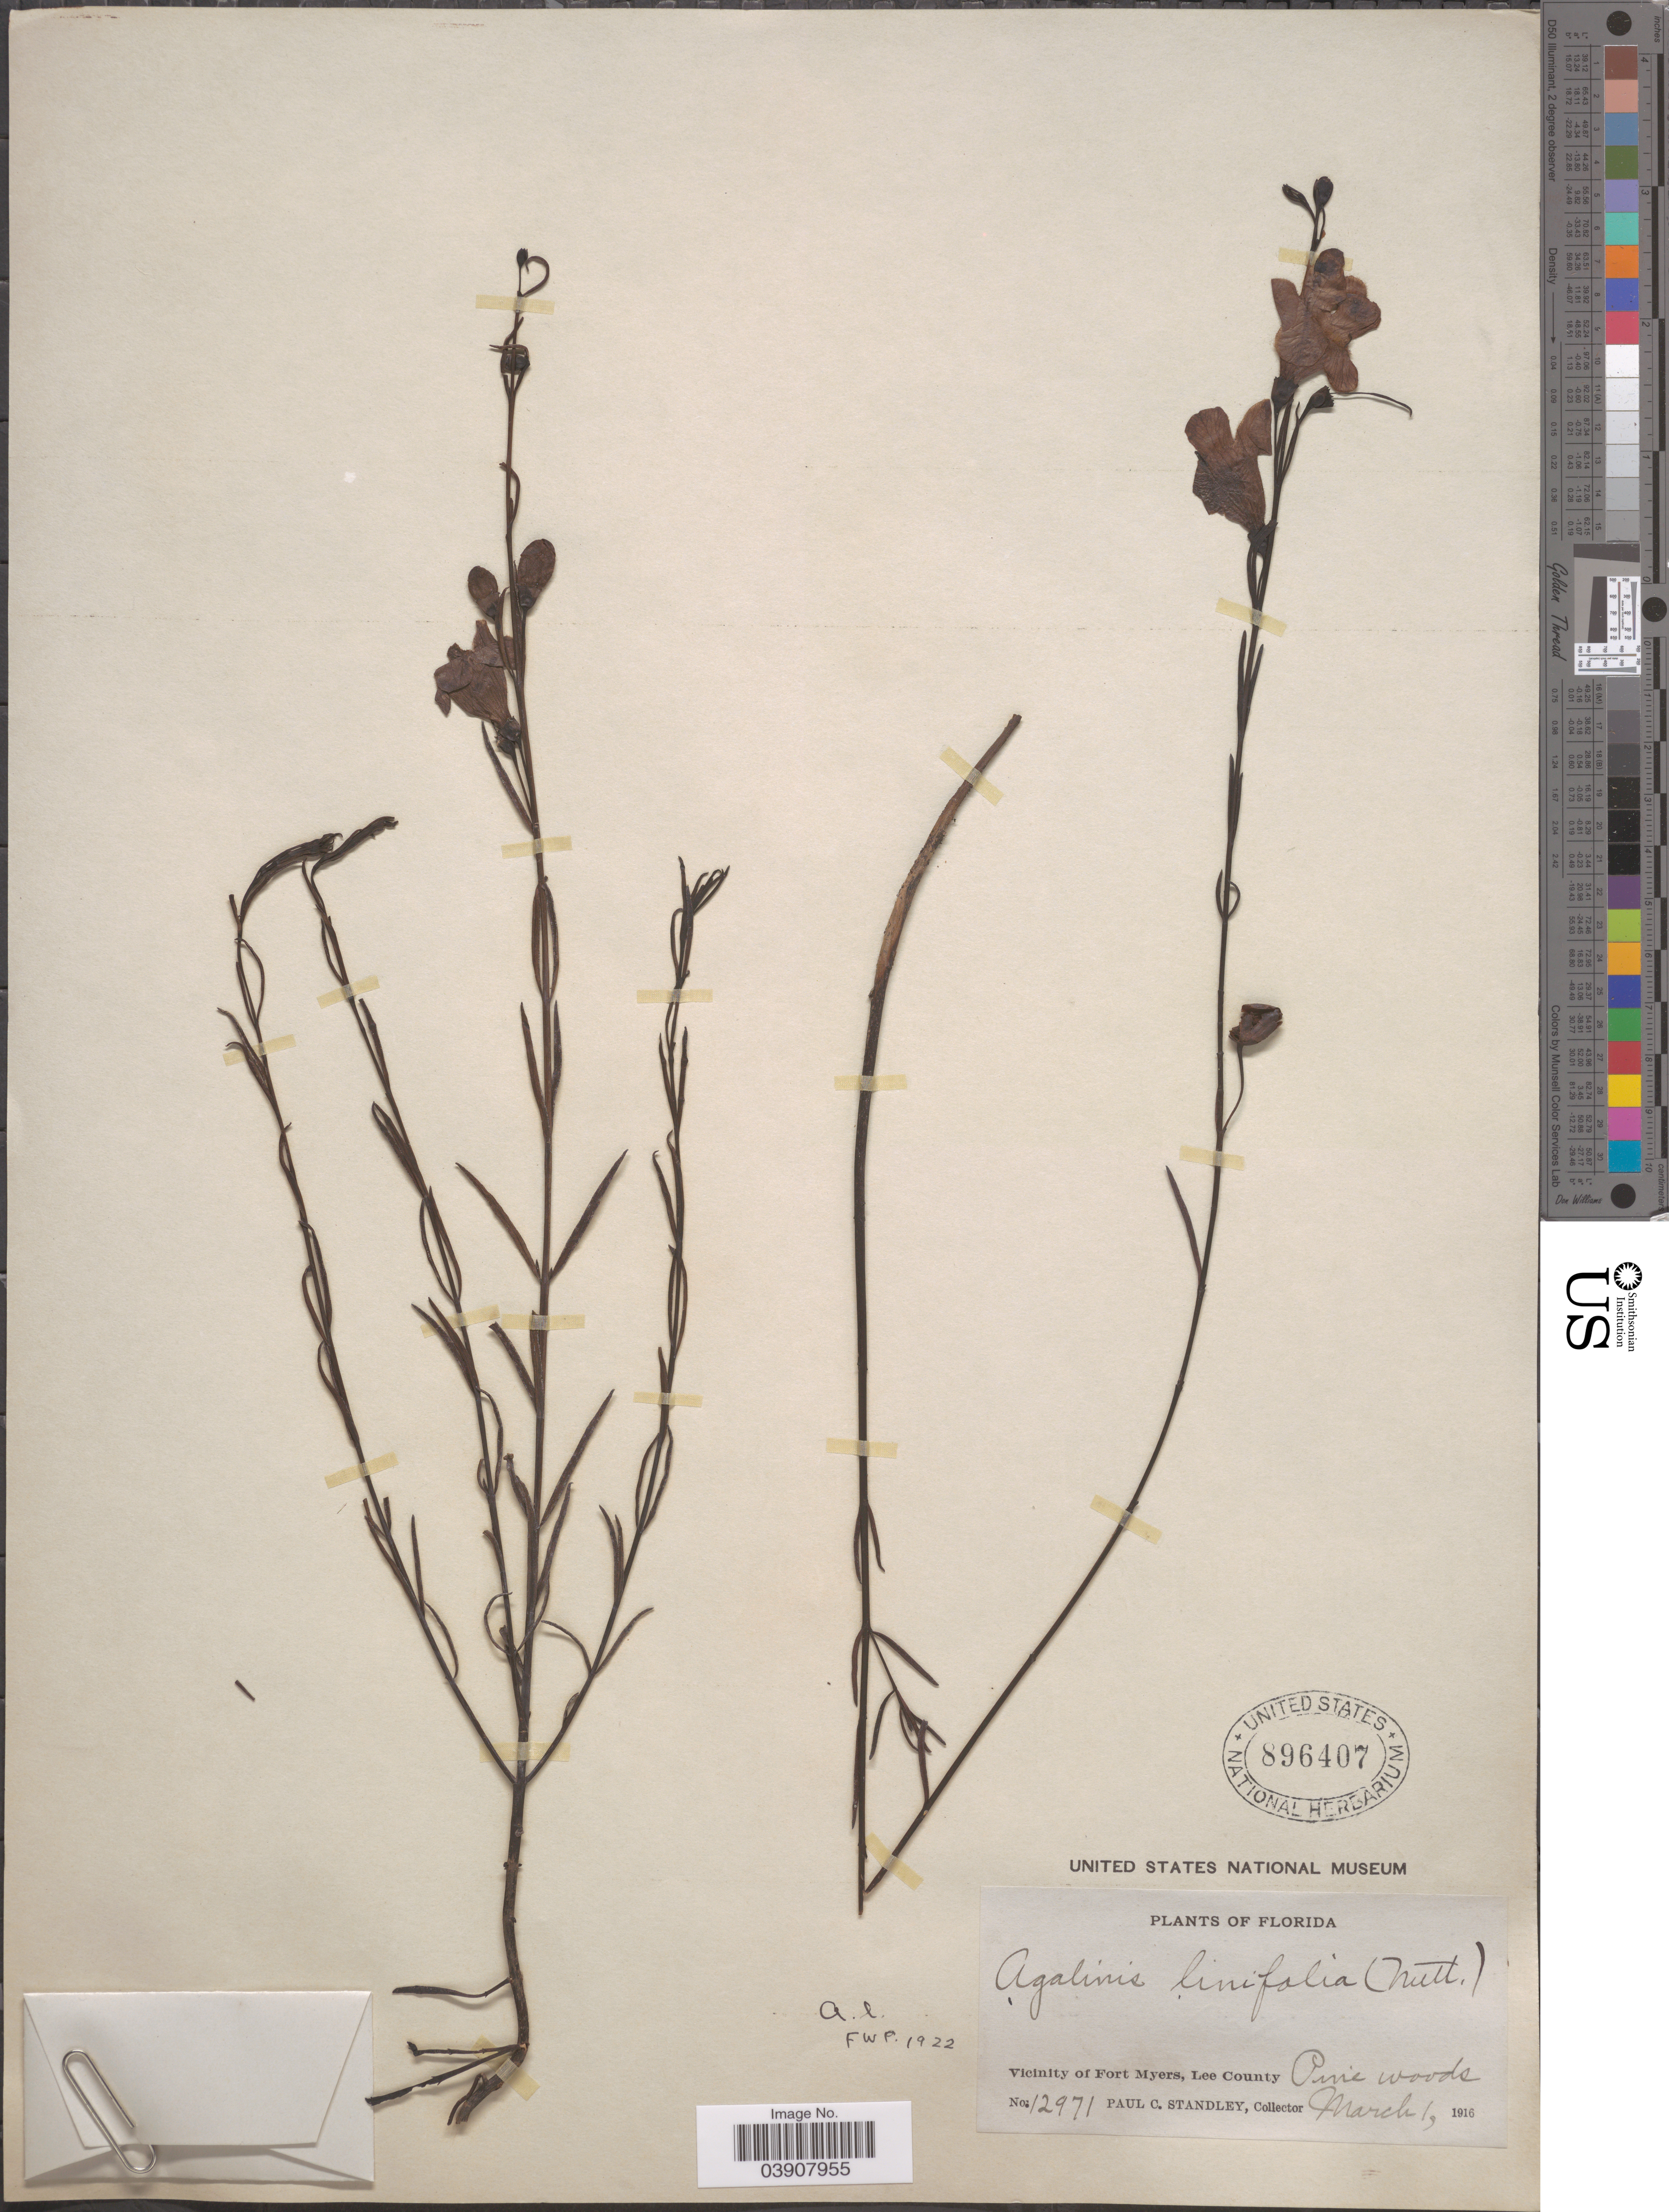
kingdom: Plantae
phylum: Tracheophyta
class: Magnoliopsida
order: Lamiales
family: Orobanchaceae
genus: Agalinis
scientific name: Agalinis linifolia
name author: (Nutt.) Britton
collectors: P. C. Standley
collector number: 12971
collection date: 1916-03-01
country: United States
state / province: Florida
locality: Vicinity of Fort Myers, Lee County.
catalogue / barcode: US 896407